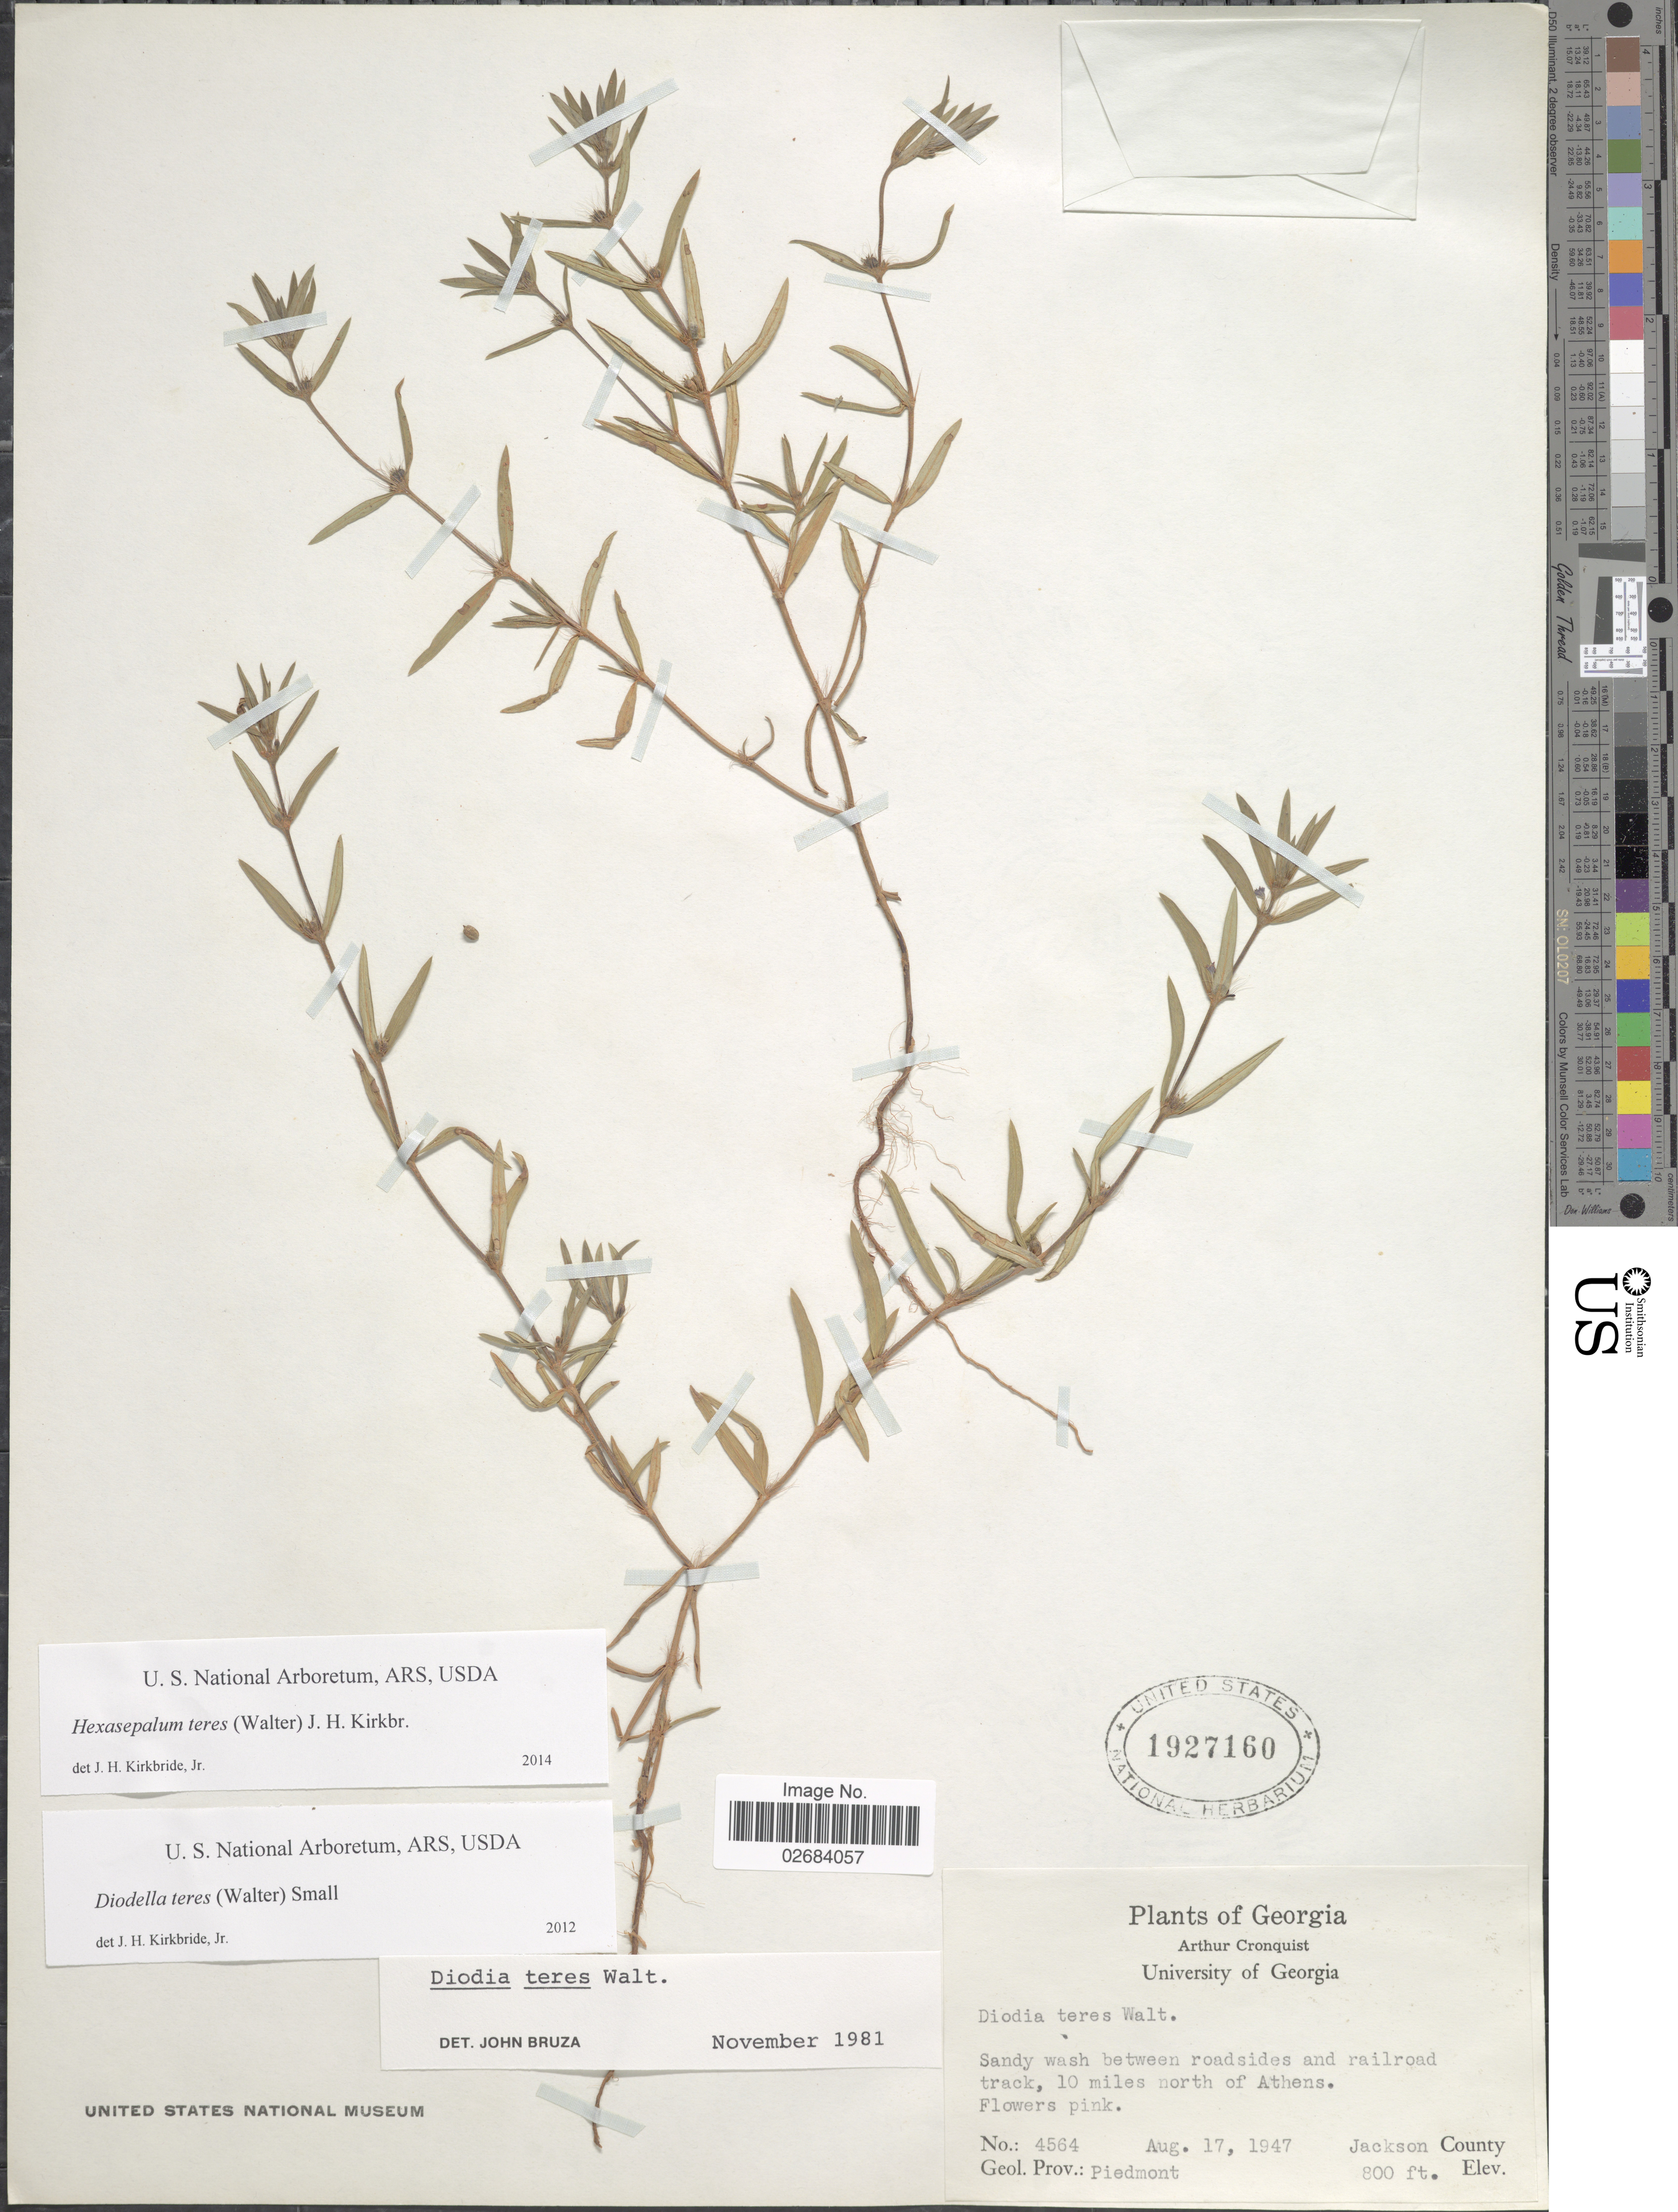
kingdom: Plantae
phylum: Tracheophyta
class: Magnoliopsida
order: Gentianales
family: Rubiaceae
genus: Diodia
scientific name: Diodia teres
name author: Walter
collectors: A. J. Cronquist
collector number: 4564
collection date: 1947-08-17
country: United States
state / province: Georgia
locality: Sandy wash between roadsides and railroad track, 10 miles north of Athens, Jackson County.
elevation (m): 244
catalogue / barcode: US 1927160